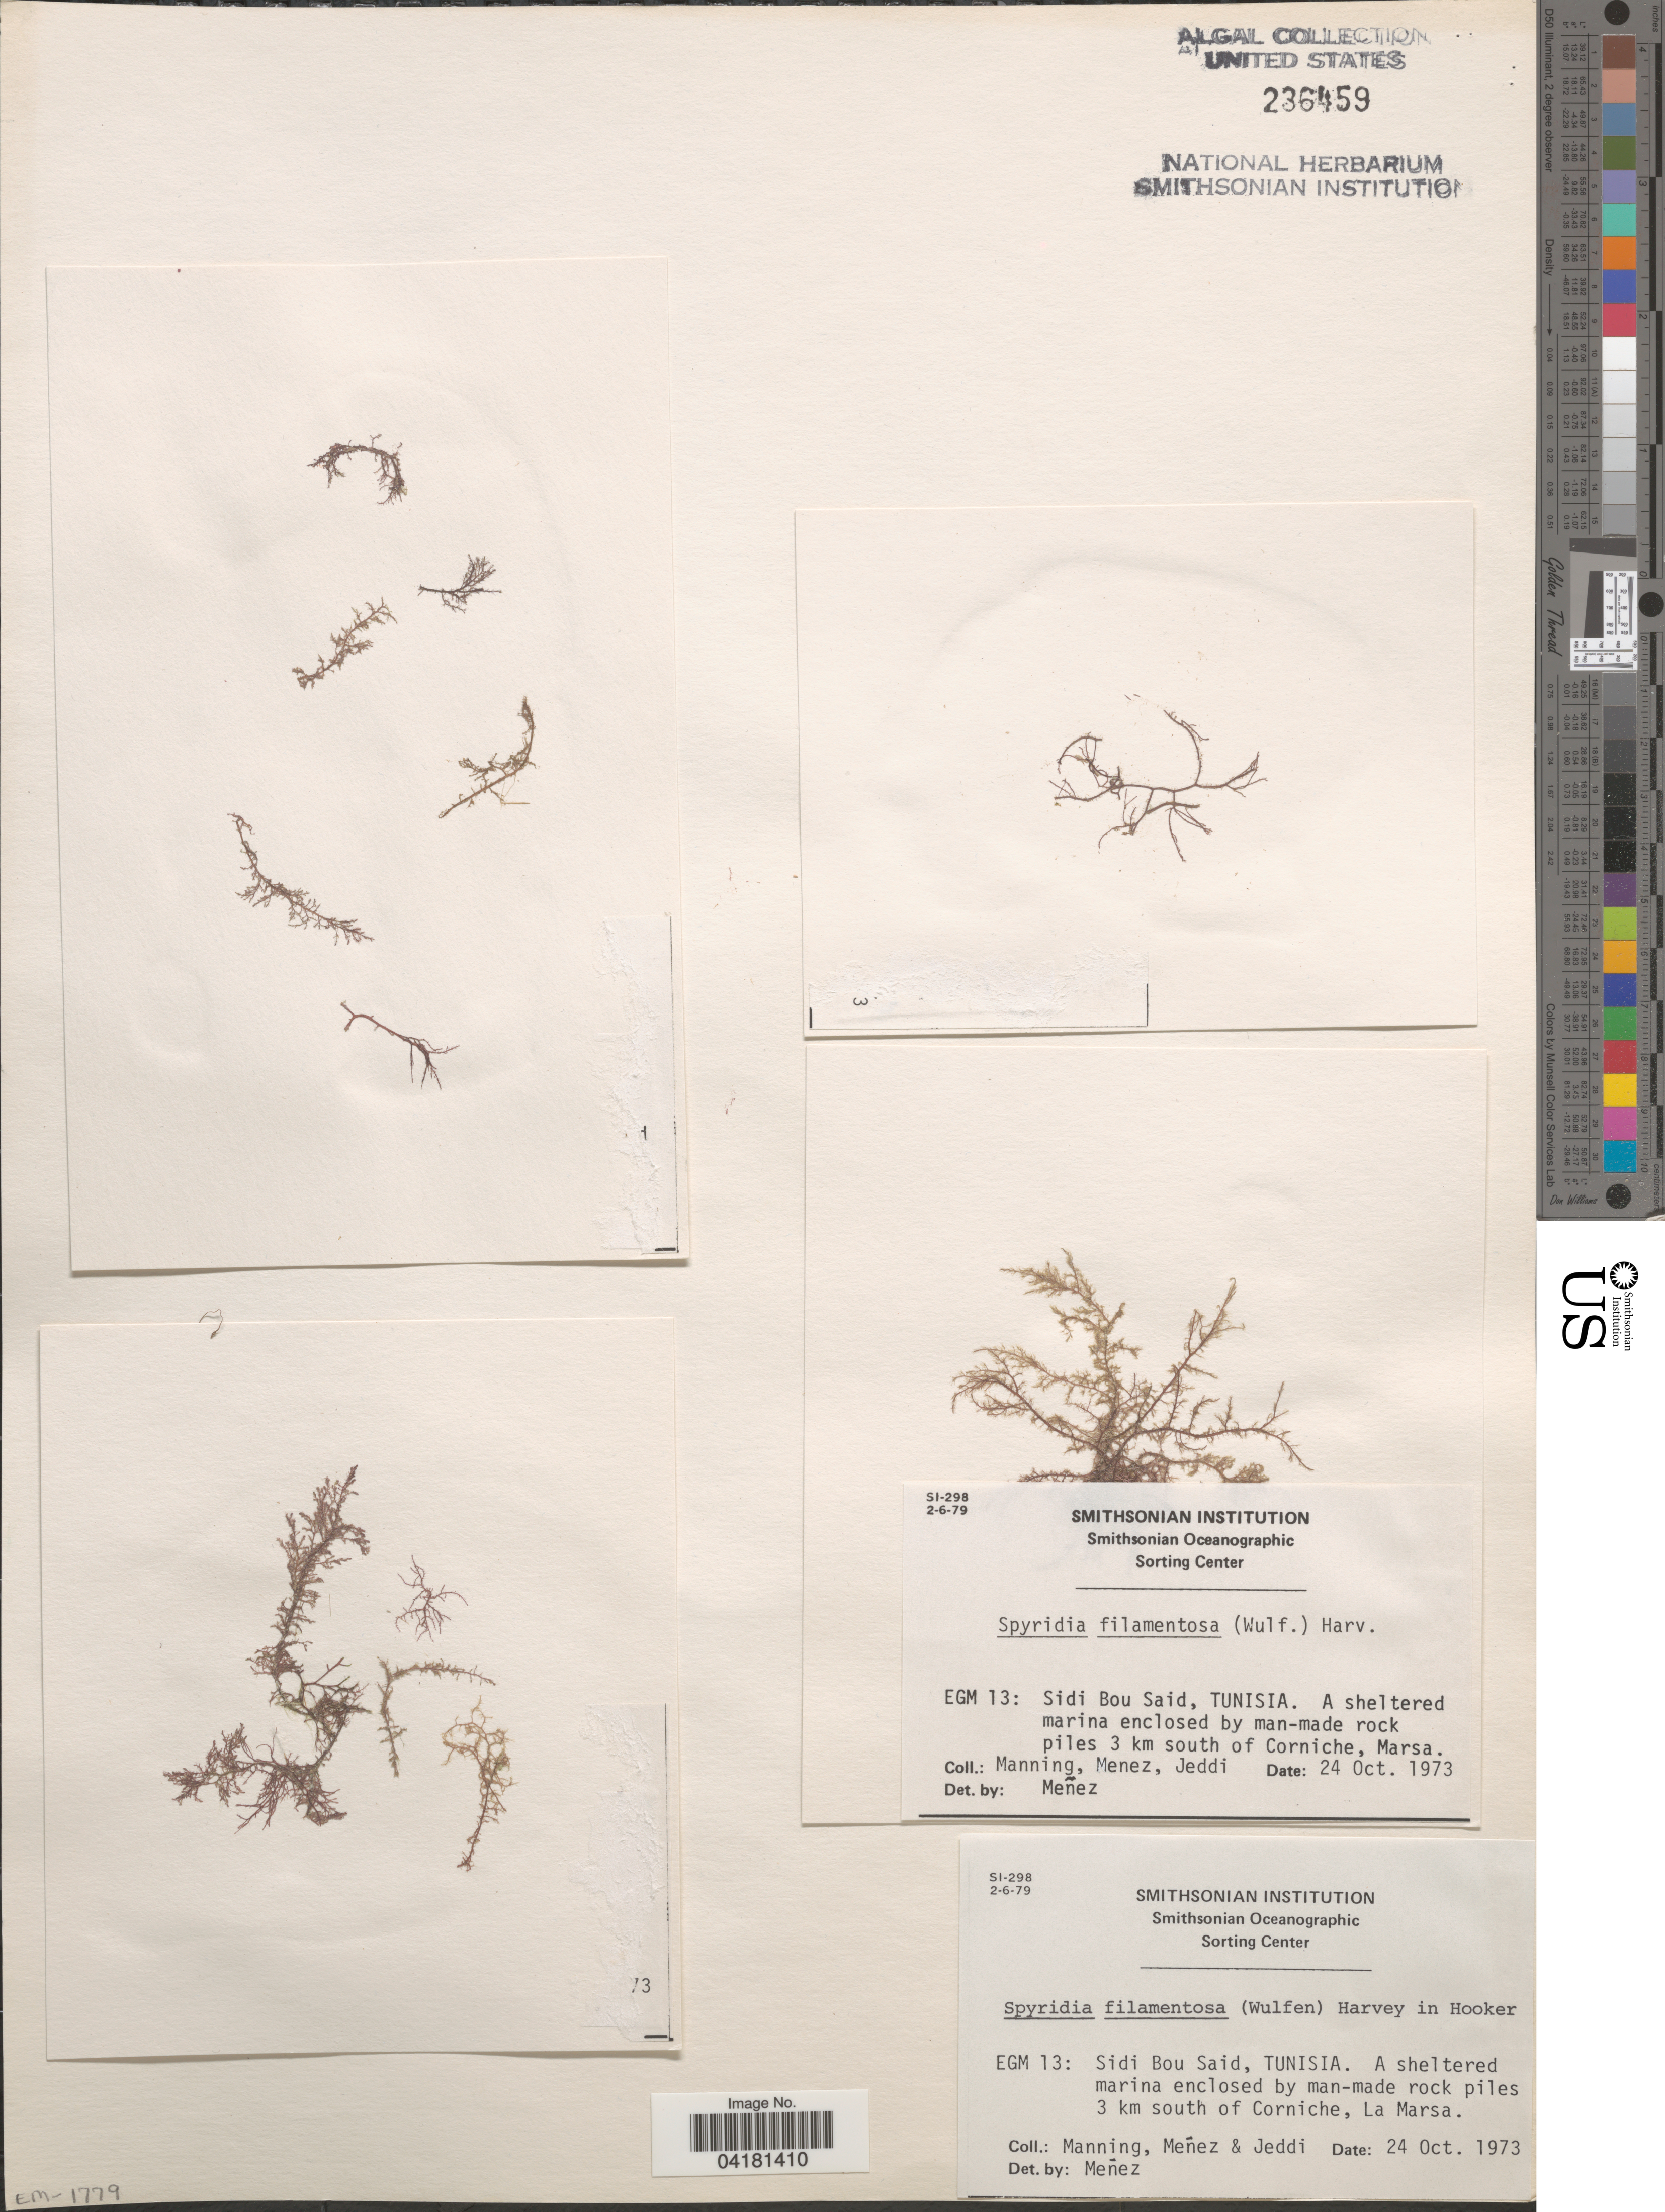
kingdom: Plantae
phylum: Rhodophyta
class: Florideophyceae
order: Ceramiales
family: Spyridiaceae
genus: Spyridia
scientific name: Spyridia filamentosa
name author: (Wulfen) Harv.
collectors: Manning, Menez & -. Jeddi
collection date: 1973-10-24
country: Tunisia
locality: EGM 13: Sidi Bou Said, Tunisia. A sheltered marina enclosed by man-made rock piles 3 km south of Corniche, La Marsa.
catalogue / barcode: US 236459